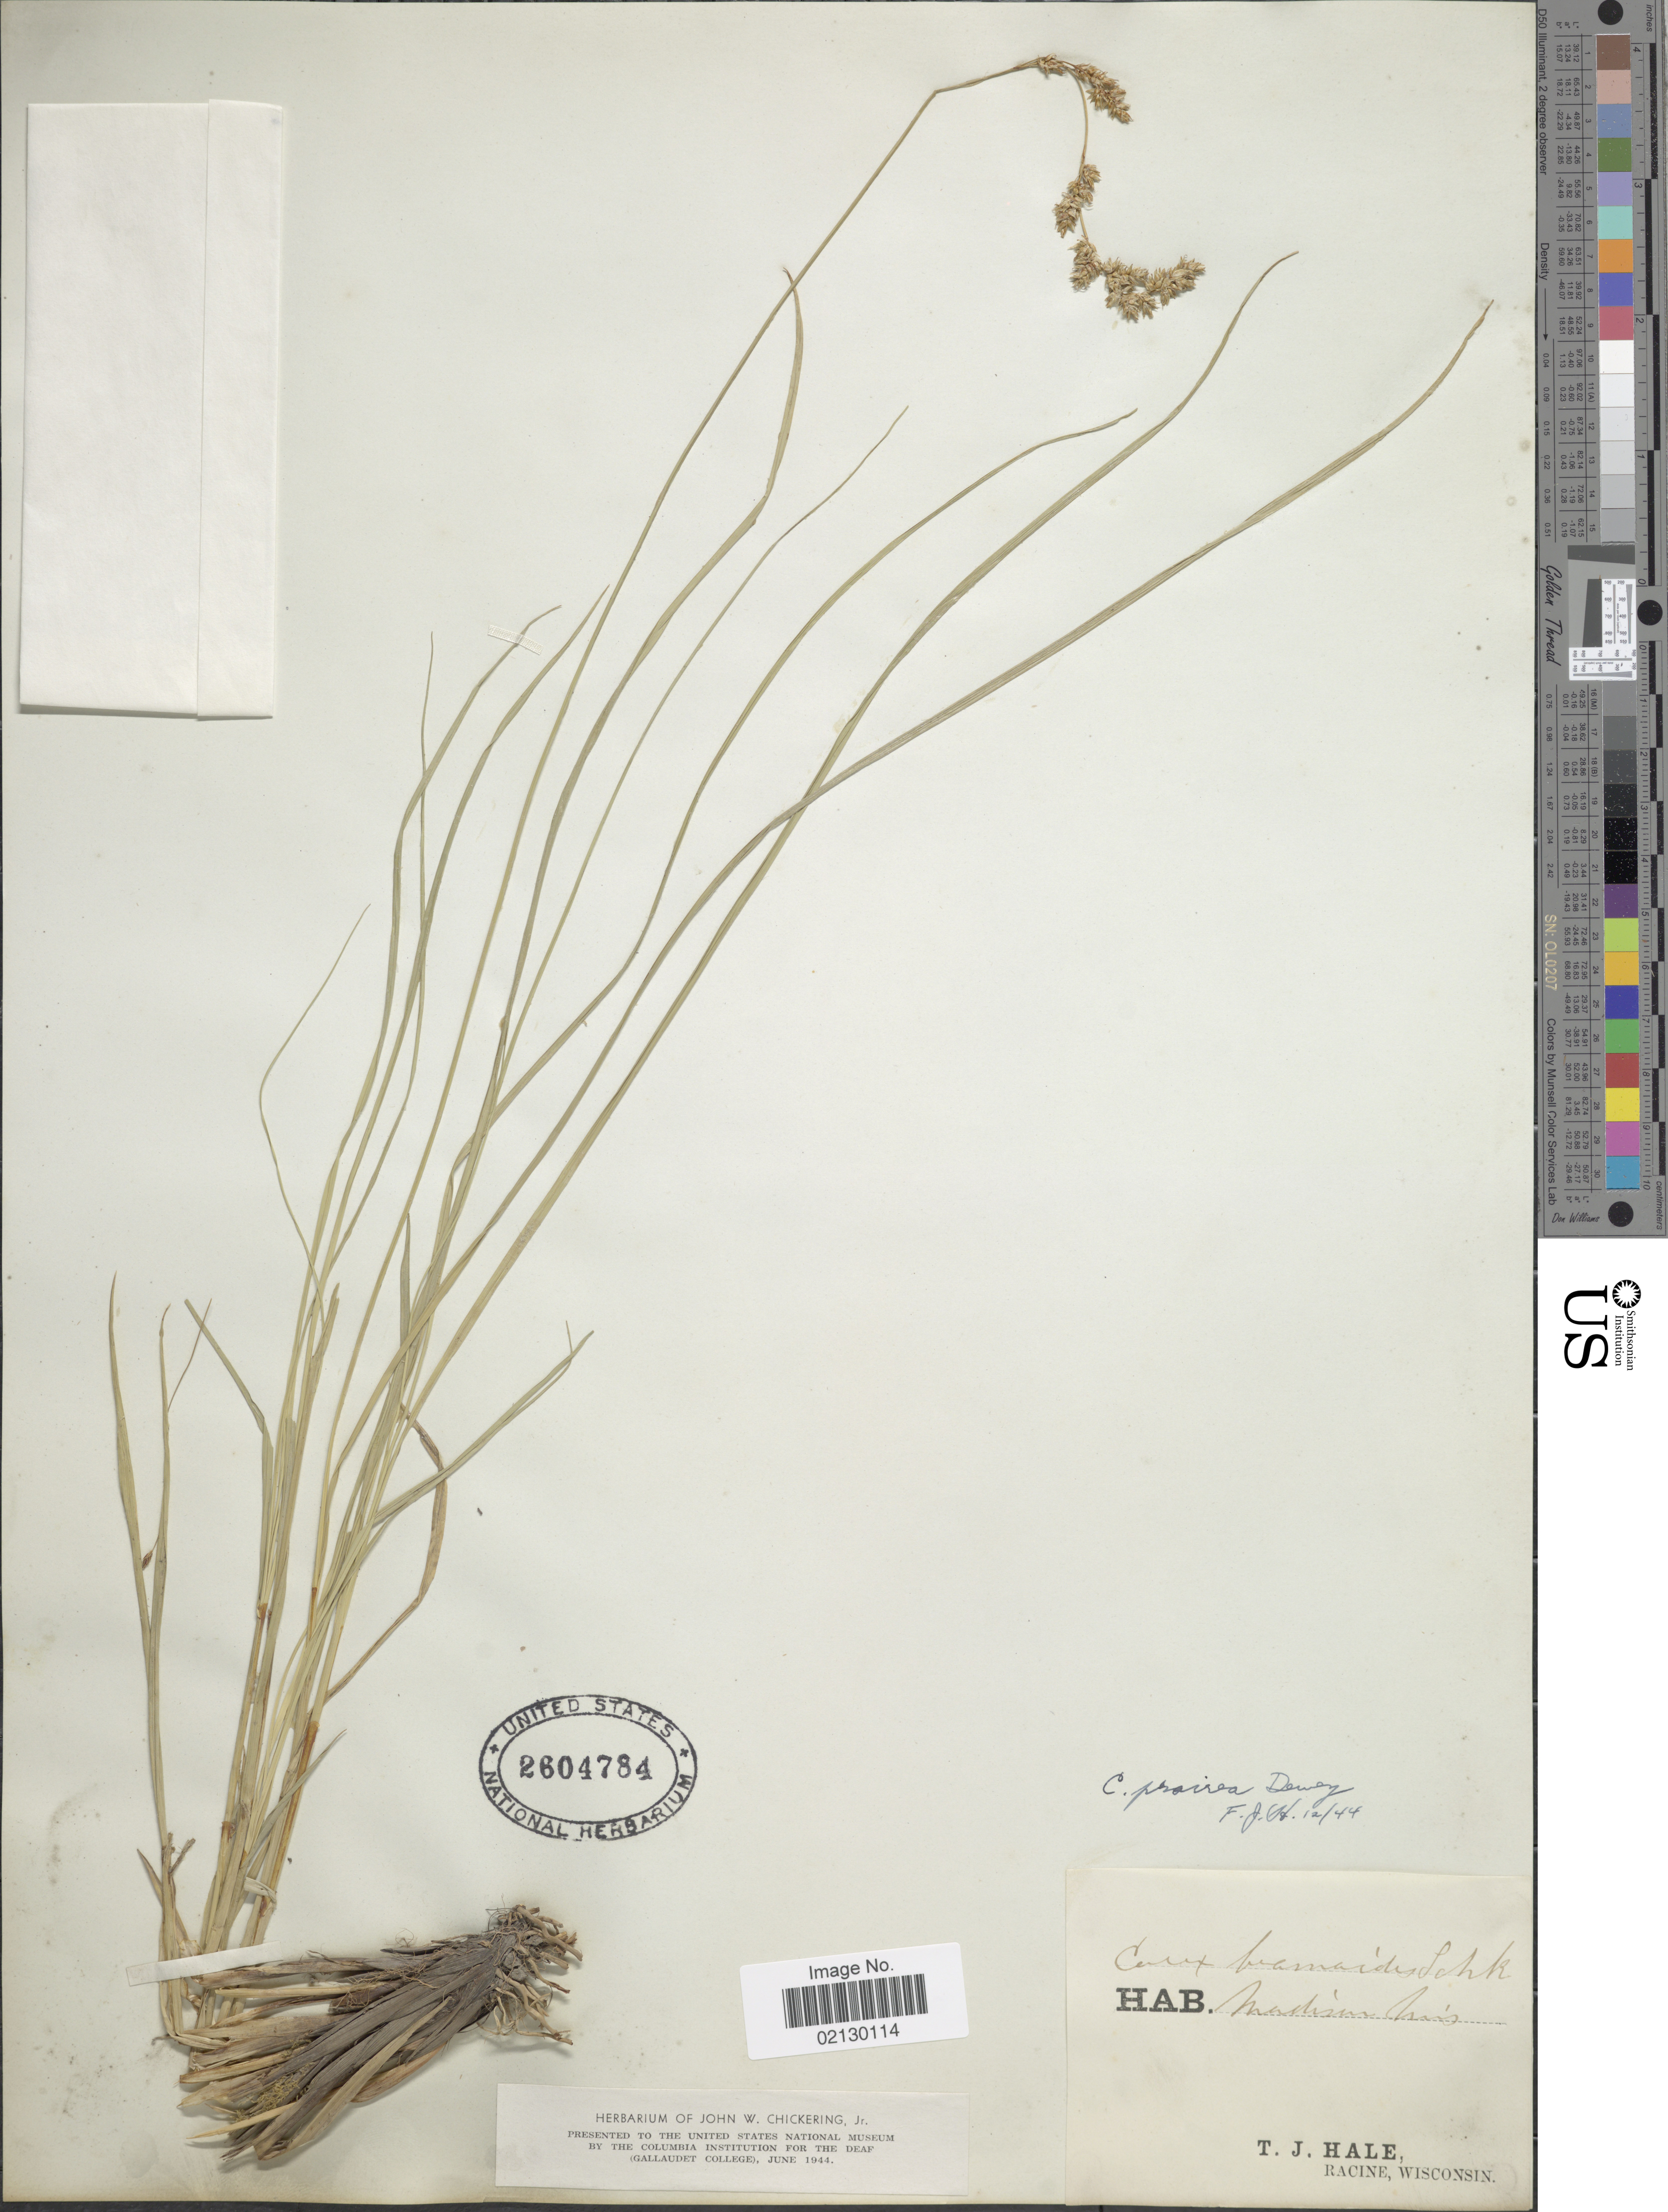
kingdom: Plantae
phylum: Tracheophyta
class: Liliopsida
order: Poales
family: Cyperaceae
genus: Carex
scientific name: Carex prairea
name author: Dewey ex Alph. Wood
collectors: T. Hale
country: United States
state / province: Wisconsin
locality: Madison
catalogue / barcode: US 2604784